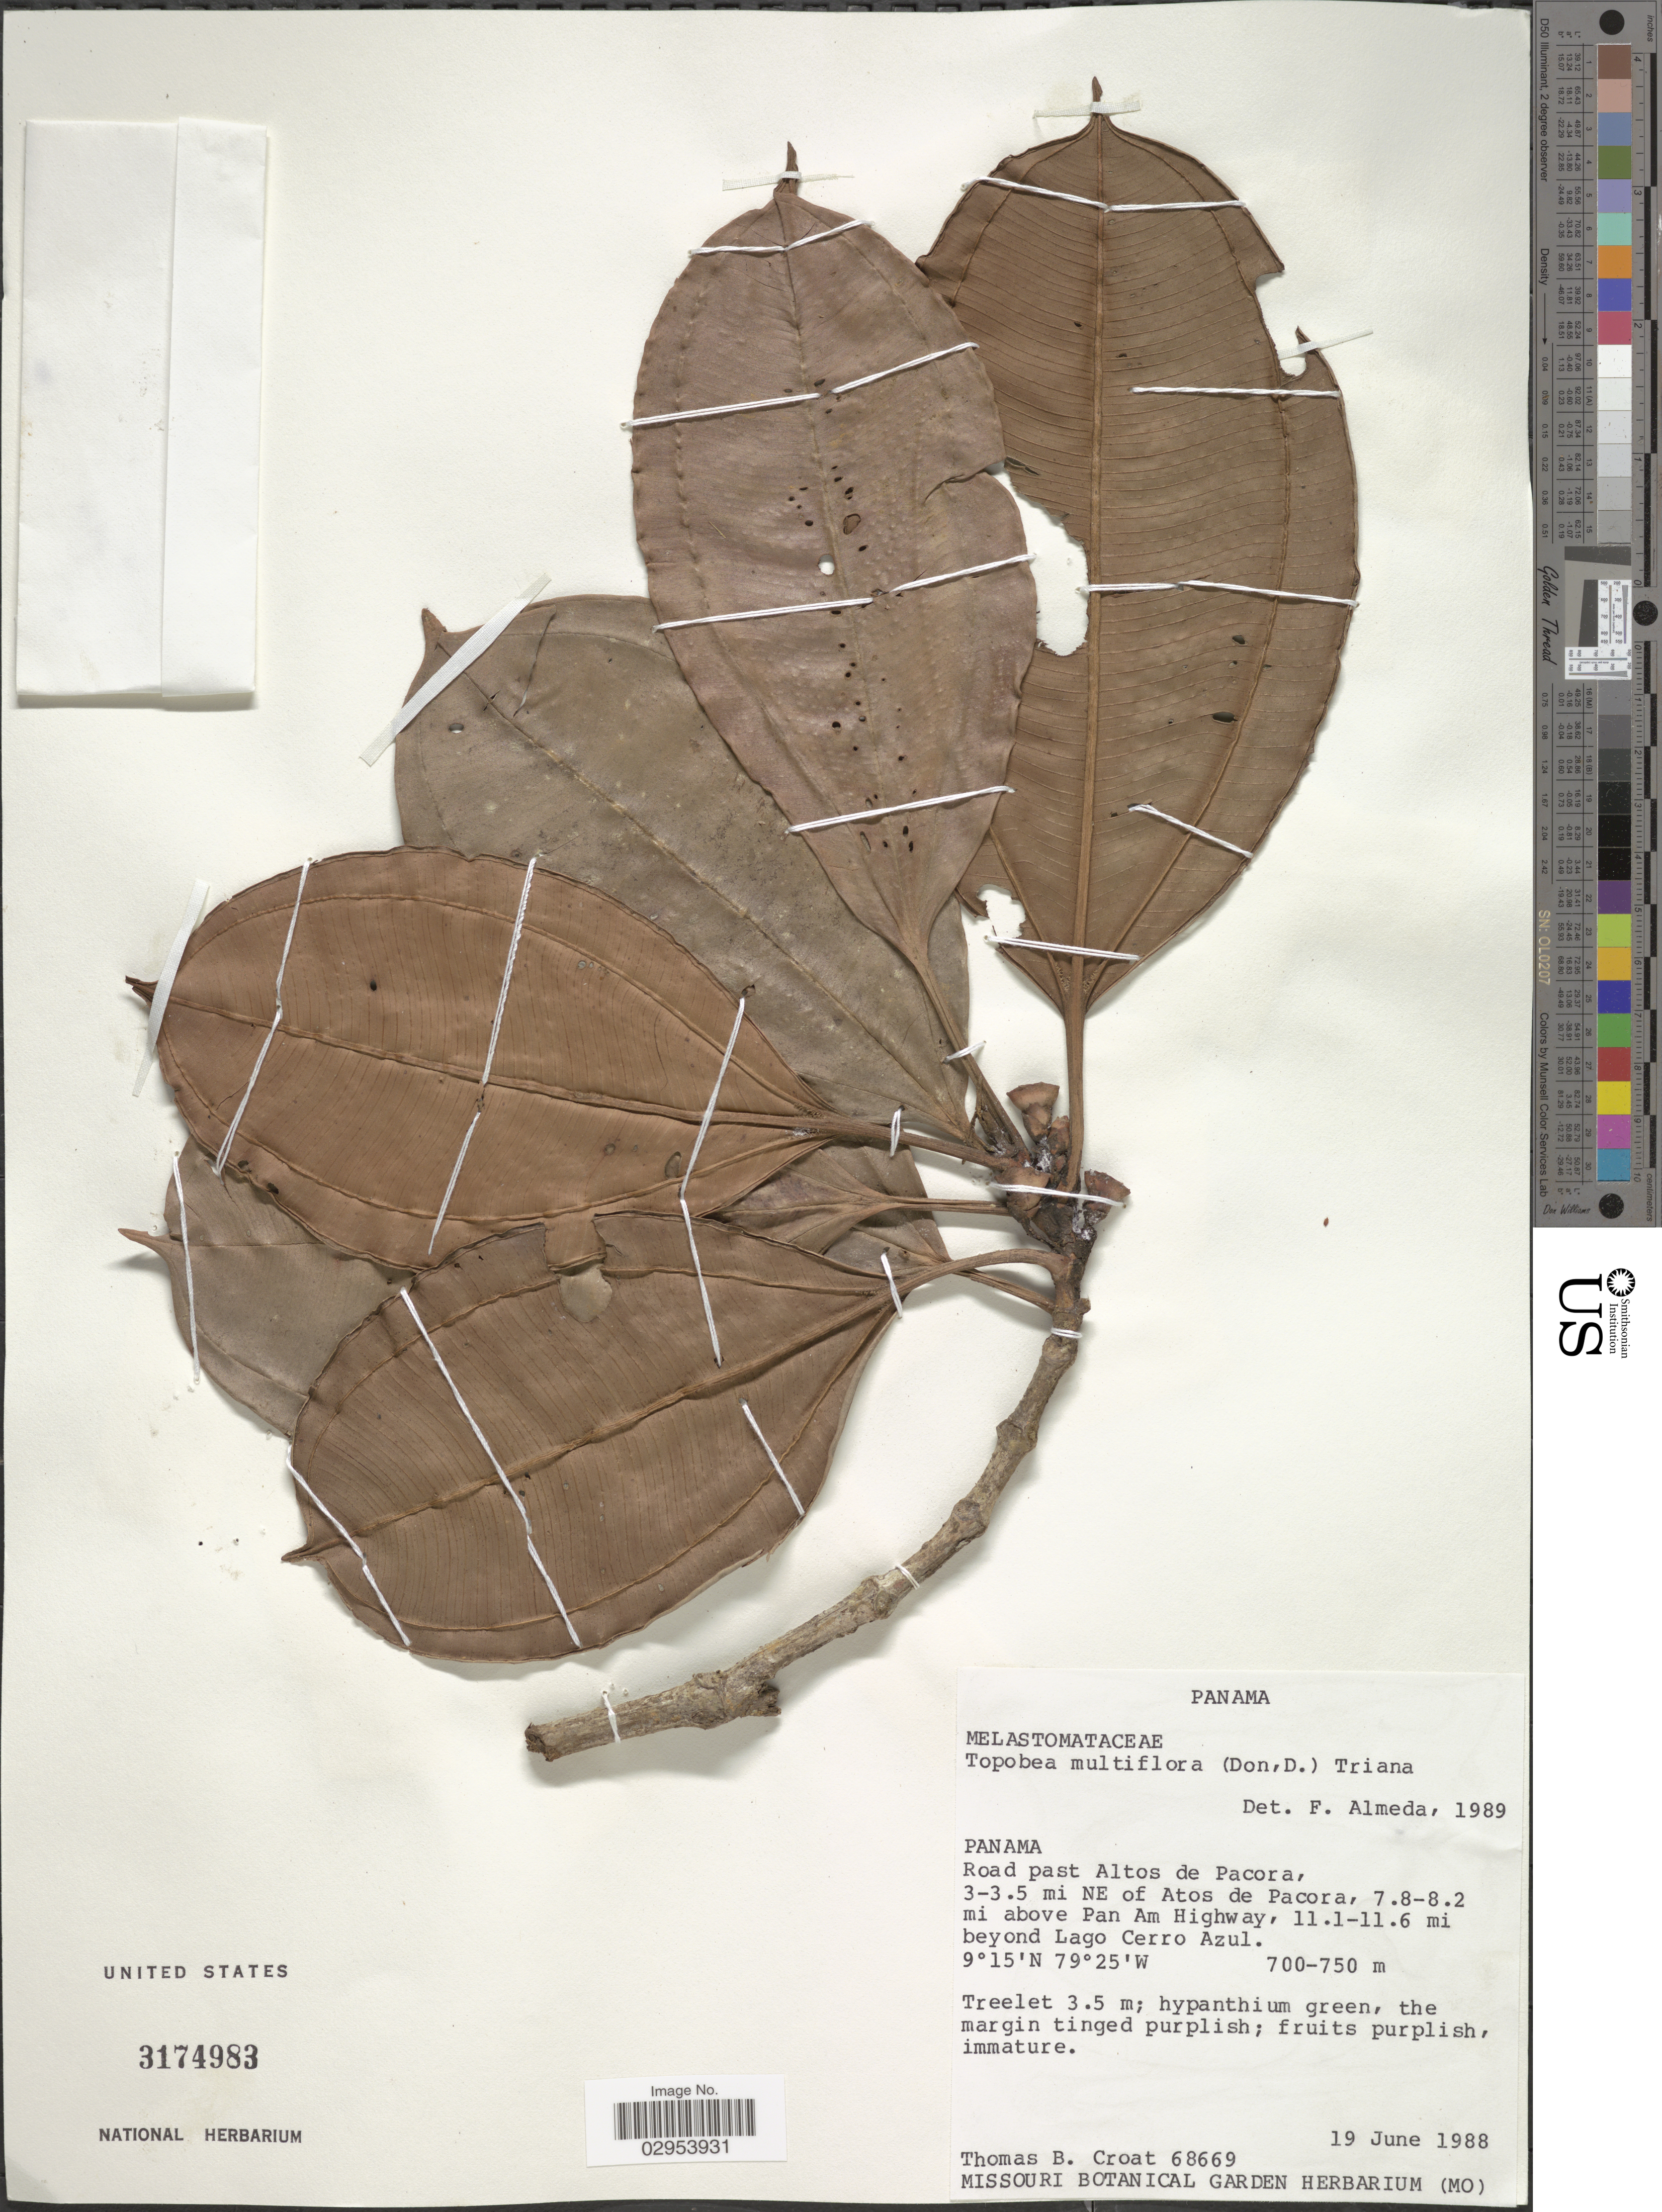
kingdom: Plantae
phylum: Tracheophyta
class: Magnoliopsida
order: Myrtales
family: Melastomataceae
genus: Topobea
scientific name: Topobea multiflora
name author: (D. Don) Triana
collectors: T. B. Croat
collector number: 68669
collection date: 1988-06-19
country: Panama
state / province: Panamá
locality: Road past Altos de Pacora, 3-3.5 mi NE of Atos de Pacora, 7.8-8.2 mi above Pan Am Highway, 11.1-11.6 mi beyond Lago Cerro Azul.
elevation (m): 700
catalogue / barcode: US 3174983